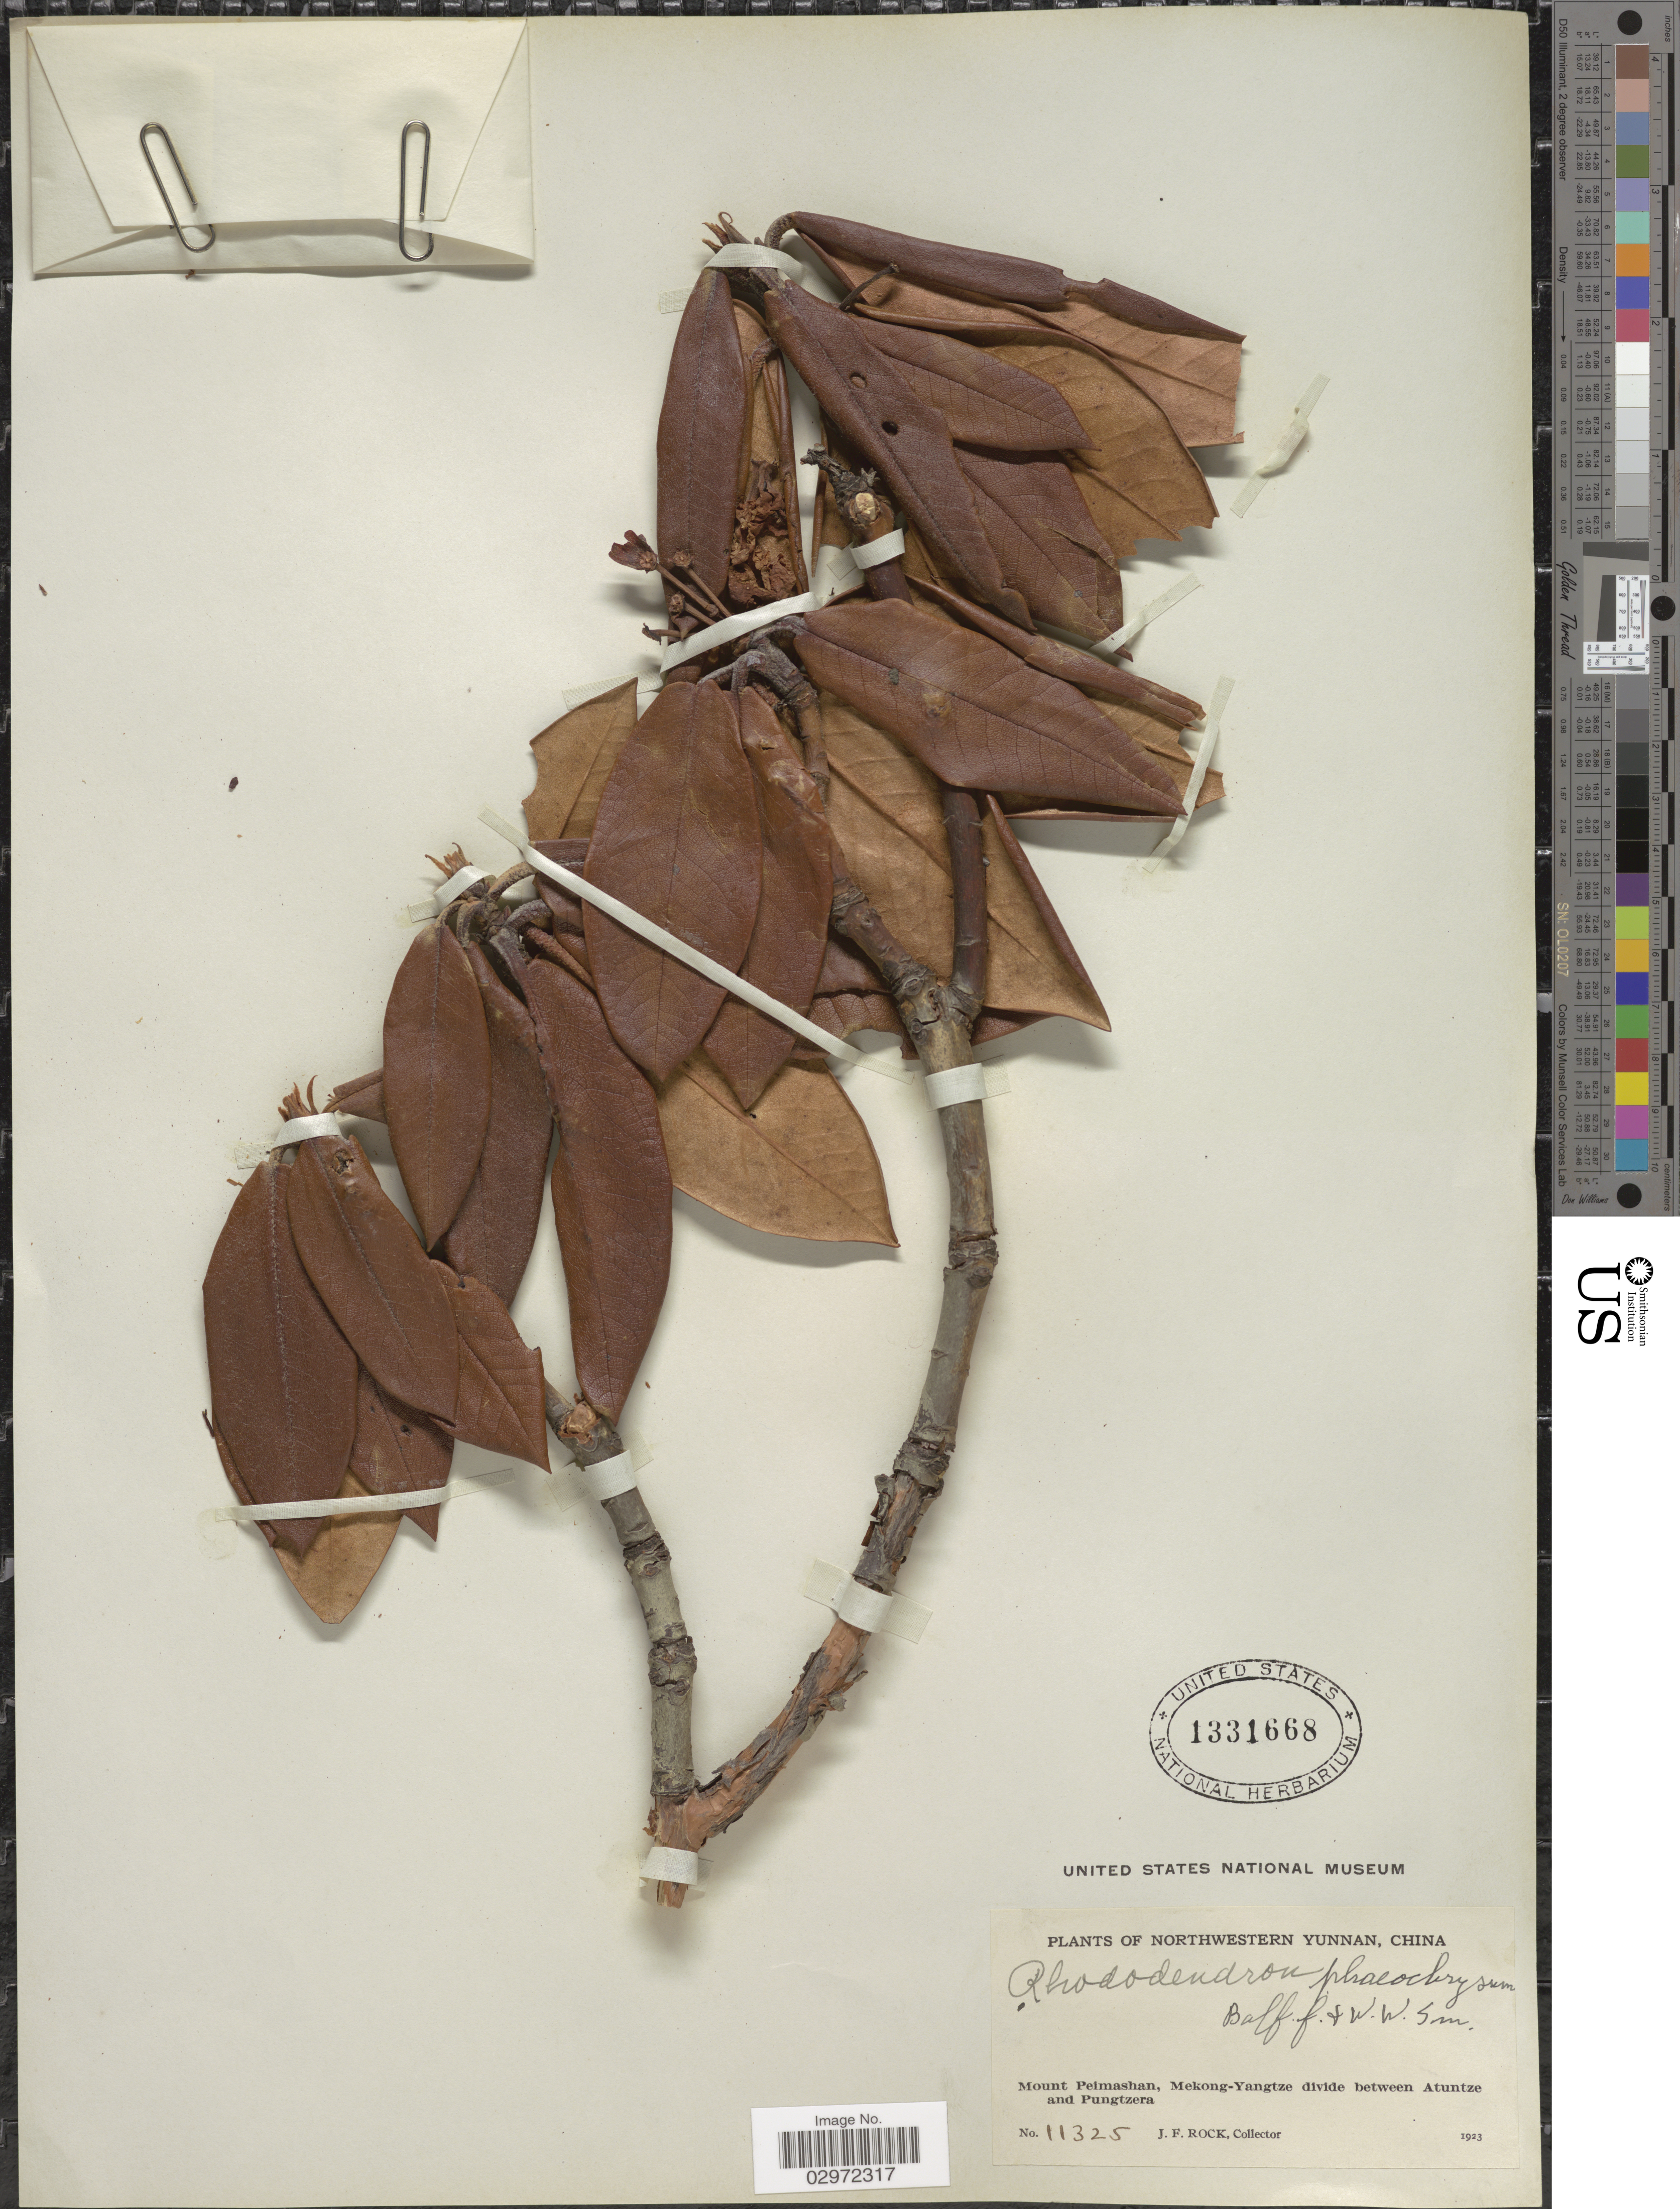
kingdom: Plantae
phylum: Tracheophyta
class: Magnoliopsida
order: Ericales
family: Ericaceae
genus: Rhododendron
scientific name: Rhododendron phaeochrysum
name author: Balf. f. & W.W. Sm.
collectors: J. Rock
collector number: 11325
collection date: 1923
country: China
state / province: Yunnan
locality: Northwestern Yunnan, Mount Peimashan, Mekong-Yangtze divide between Atuntze and Pungtzera.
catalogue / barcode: US 1331668